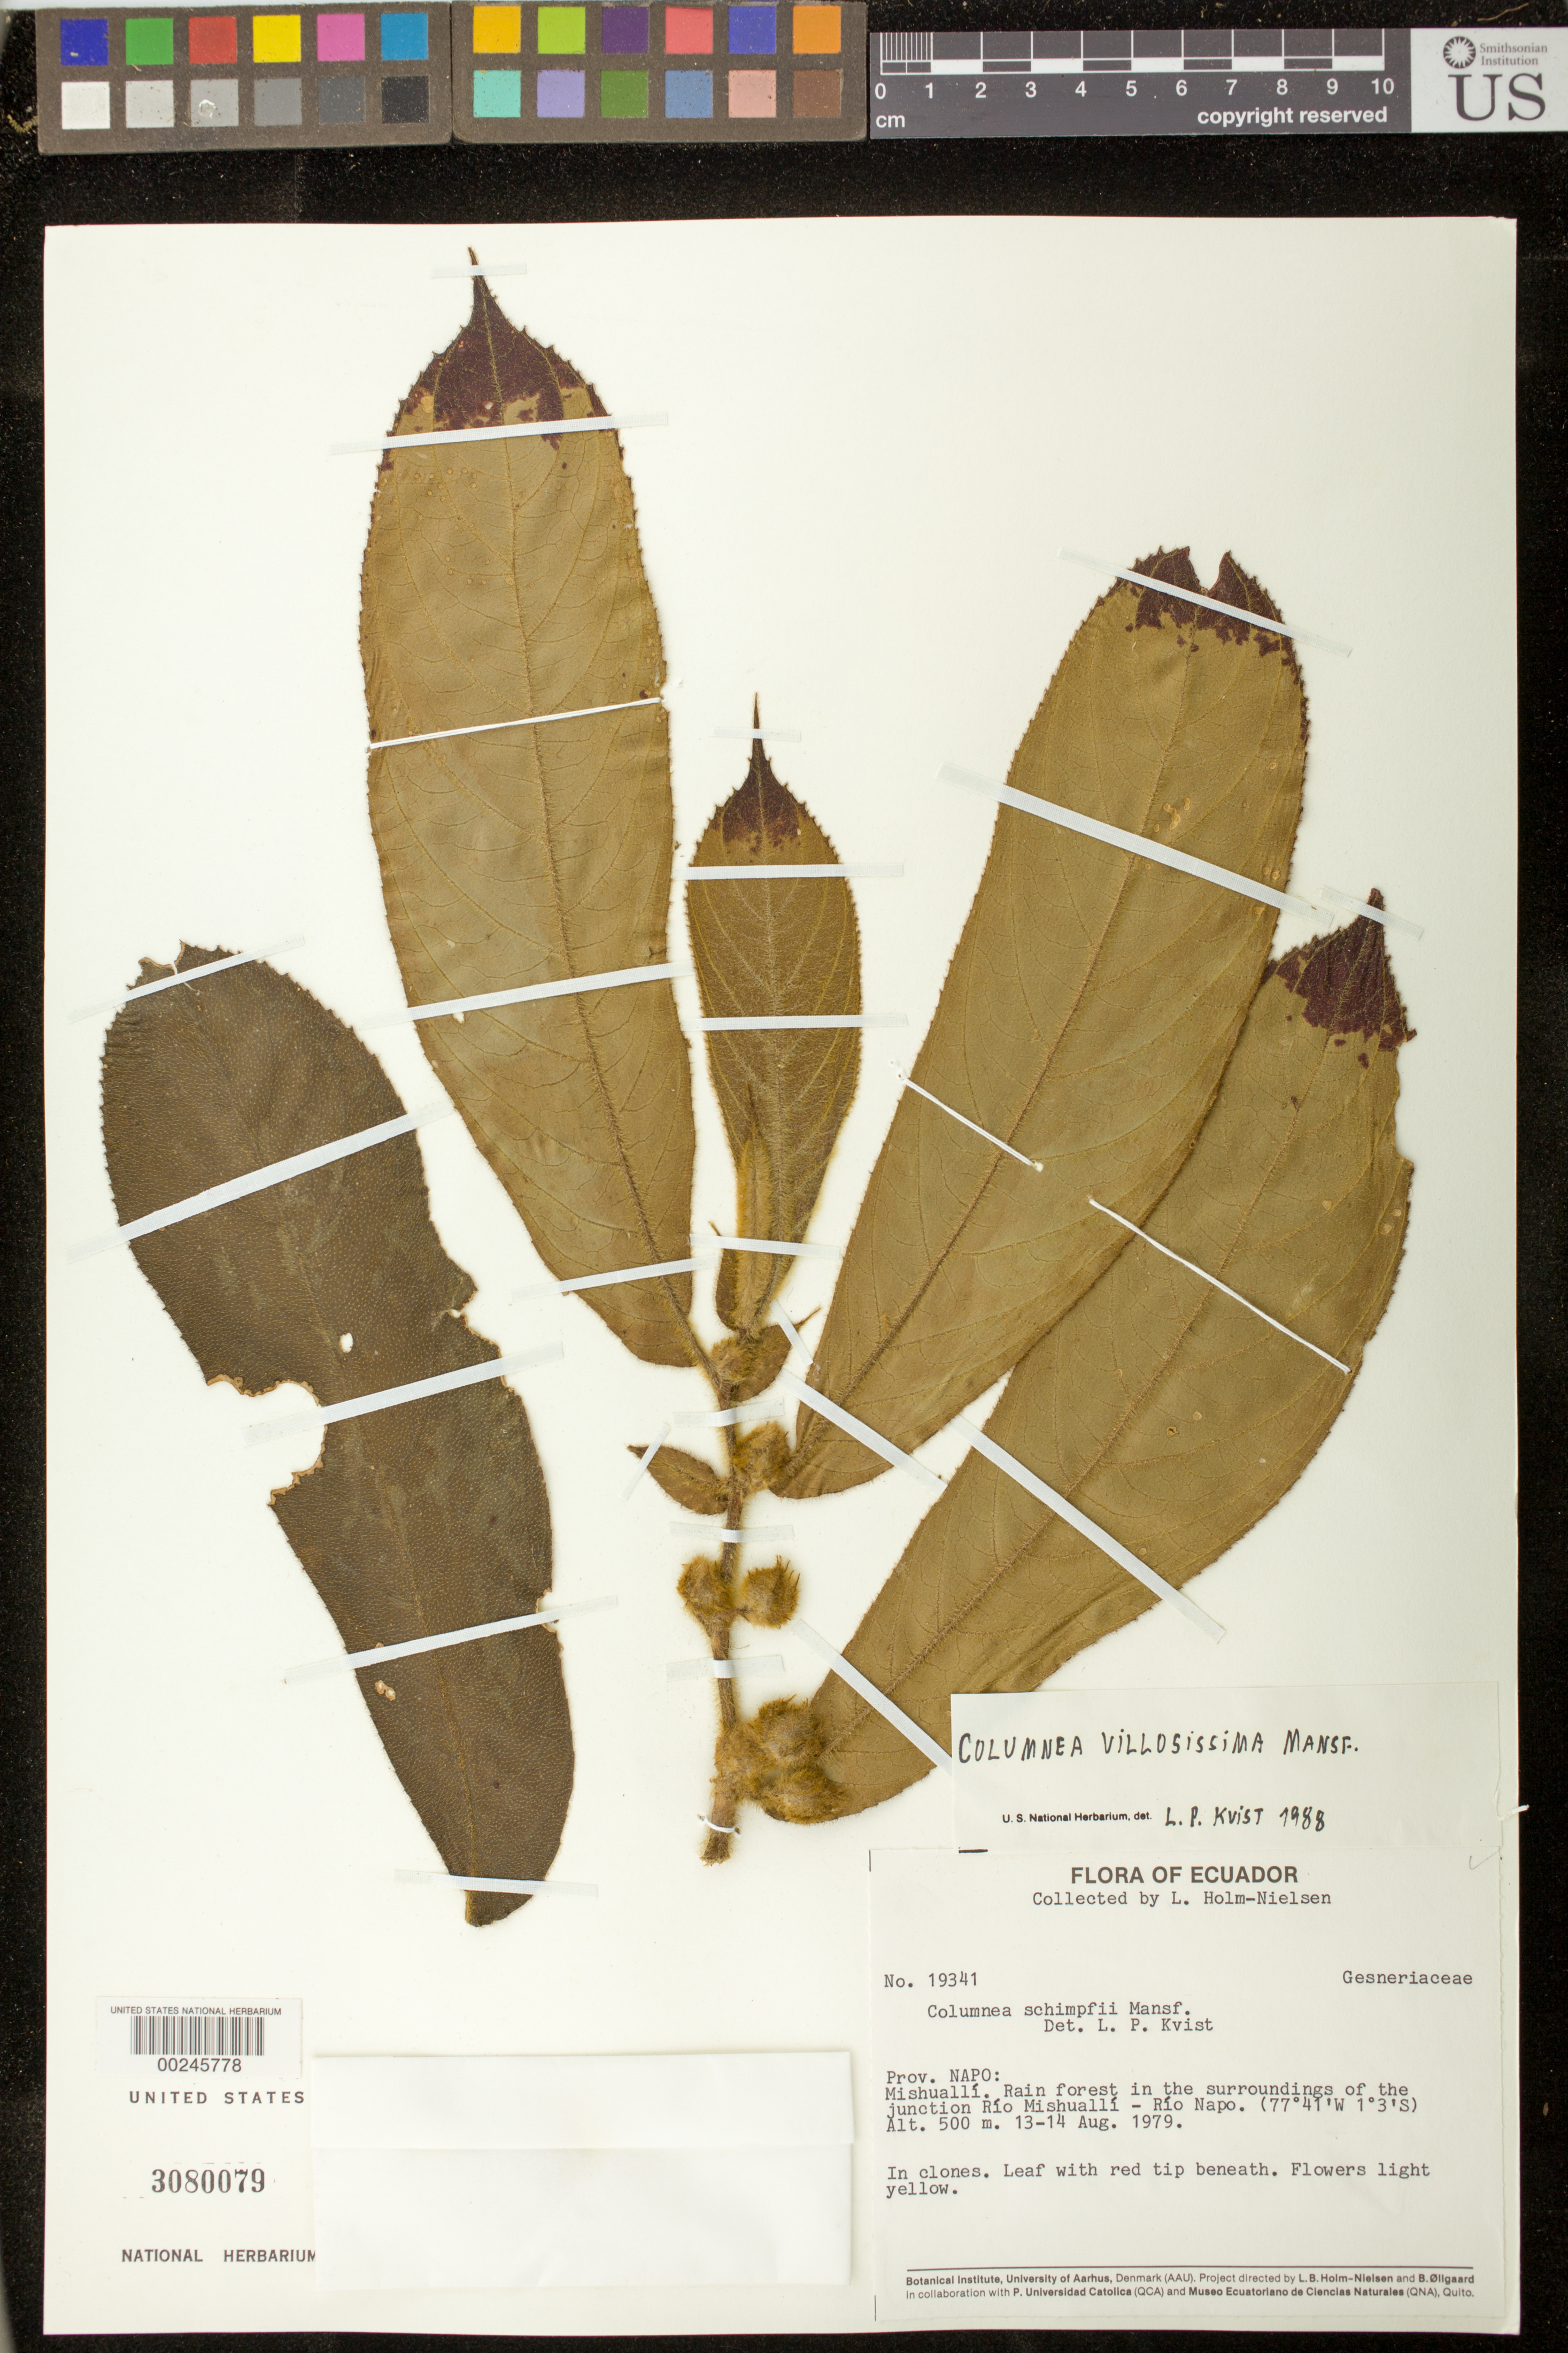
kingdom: Plantae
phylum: Tracheophyta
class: Magnoliopsida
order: Lamiales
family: Gesneriaceae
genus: Columnea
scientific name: Columnea villosissima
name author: Mansf.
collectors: L. B. Holm-Nielsen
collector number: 19341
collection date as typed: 13-14 Aug 1979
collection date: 1979-08-13/1979-08-14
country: Ecuador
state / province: Napo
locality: Misahualli, in the surroundings of the junction Rio Mishualli - Rio Napo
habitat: Rain forest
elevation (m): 500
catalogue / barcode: US 3080079